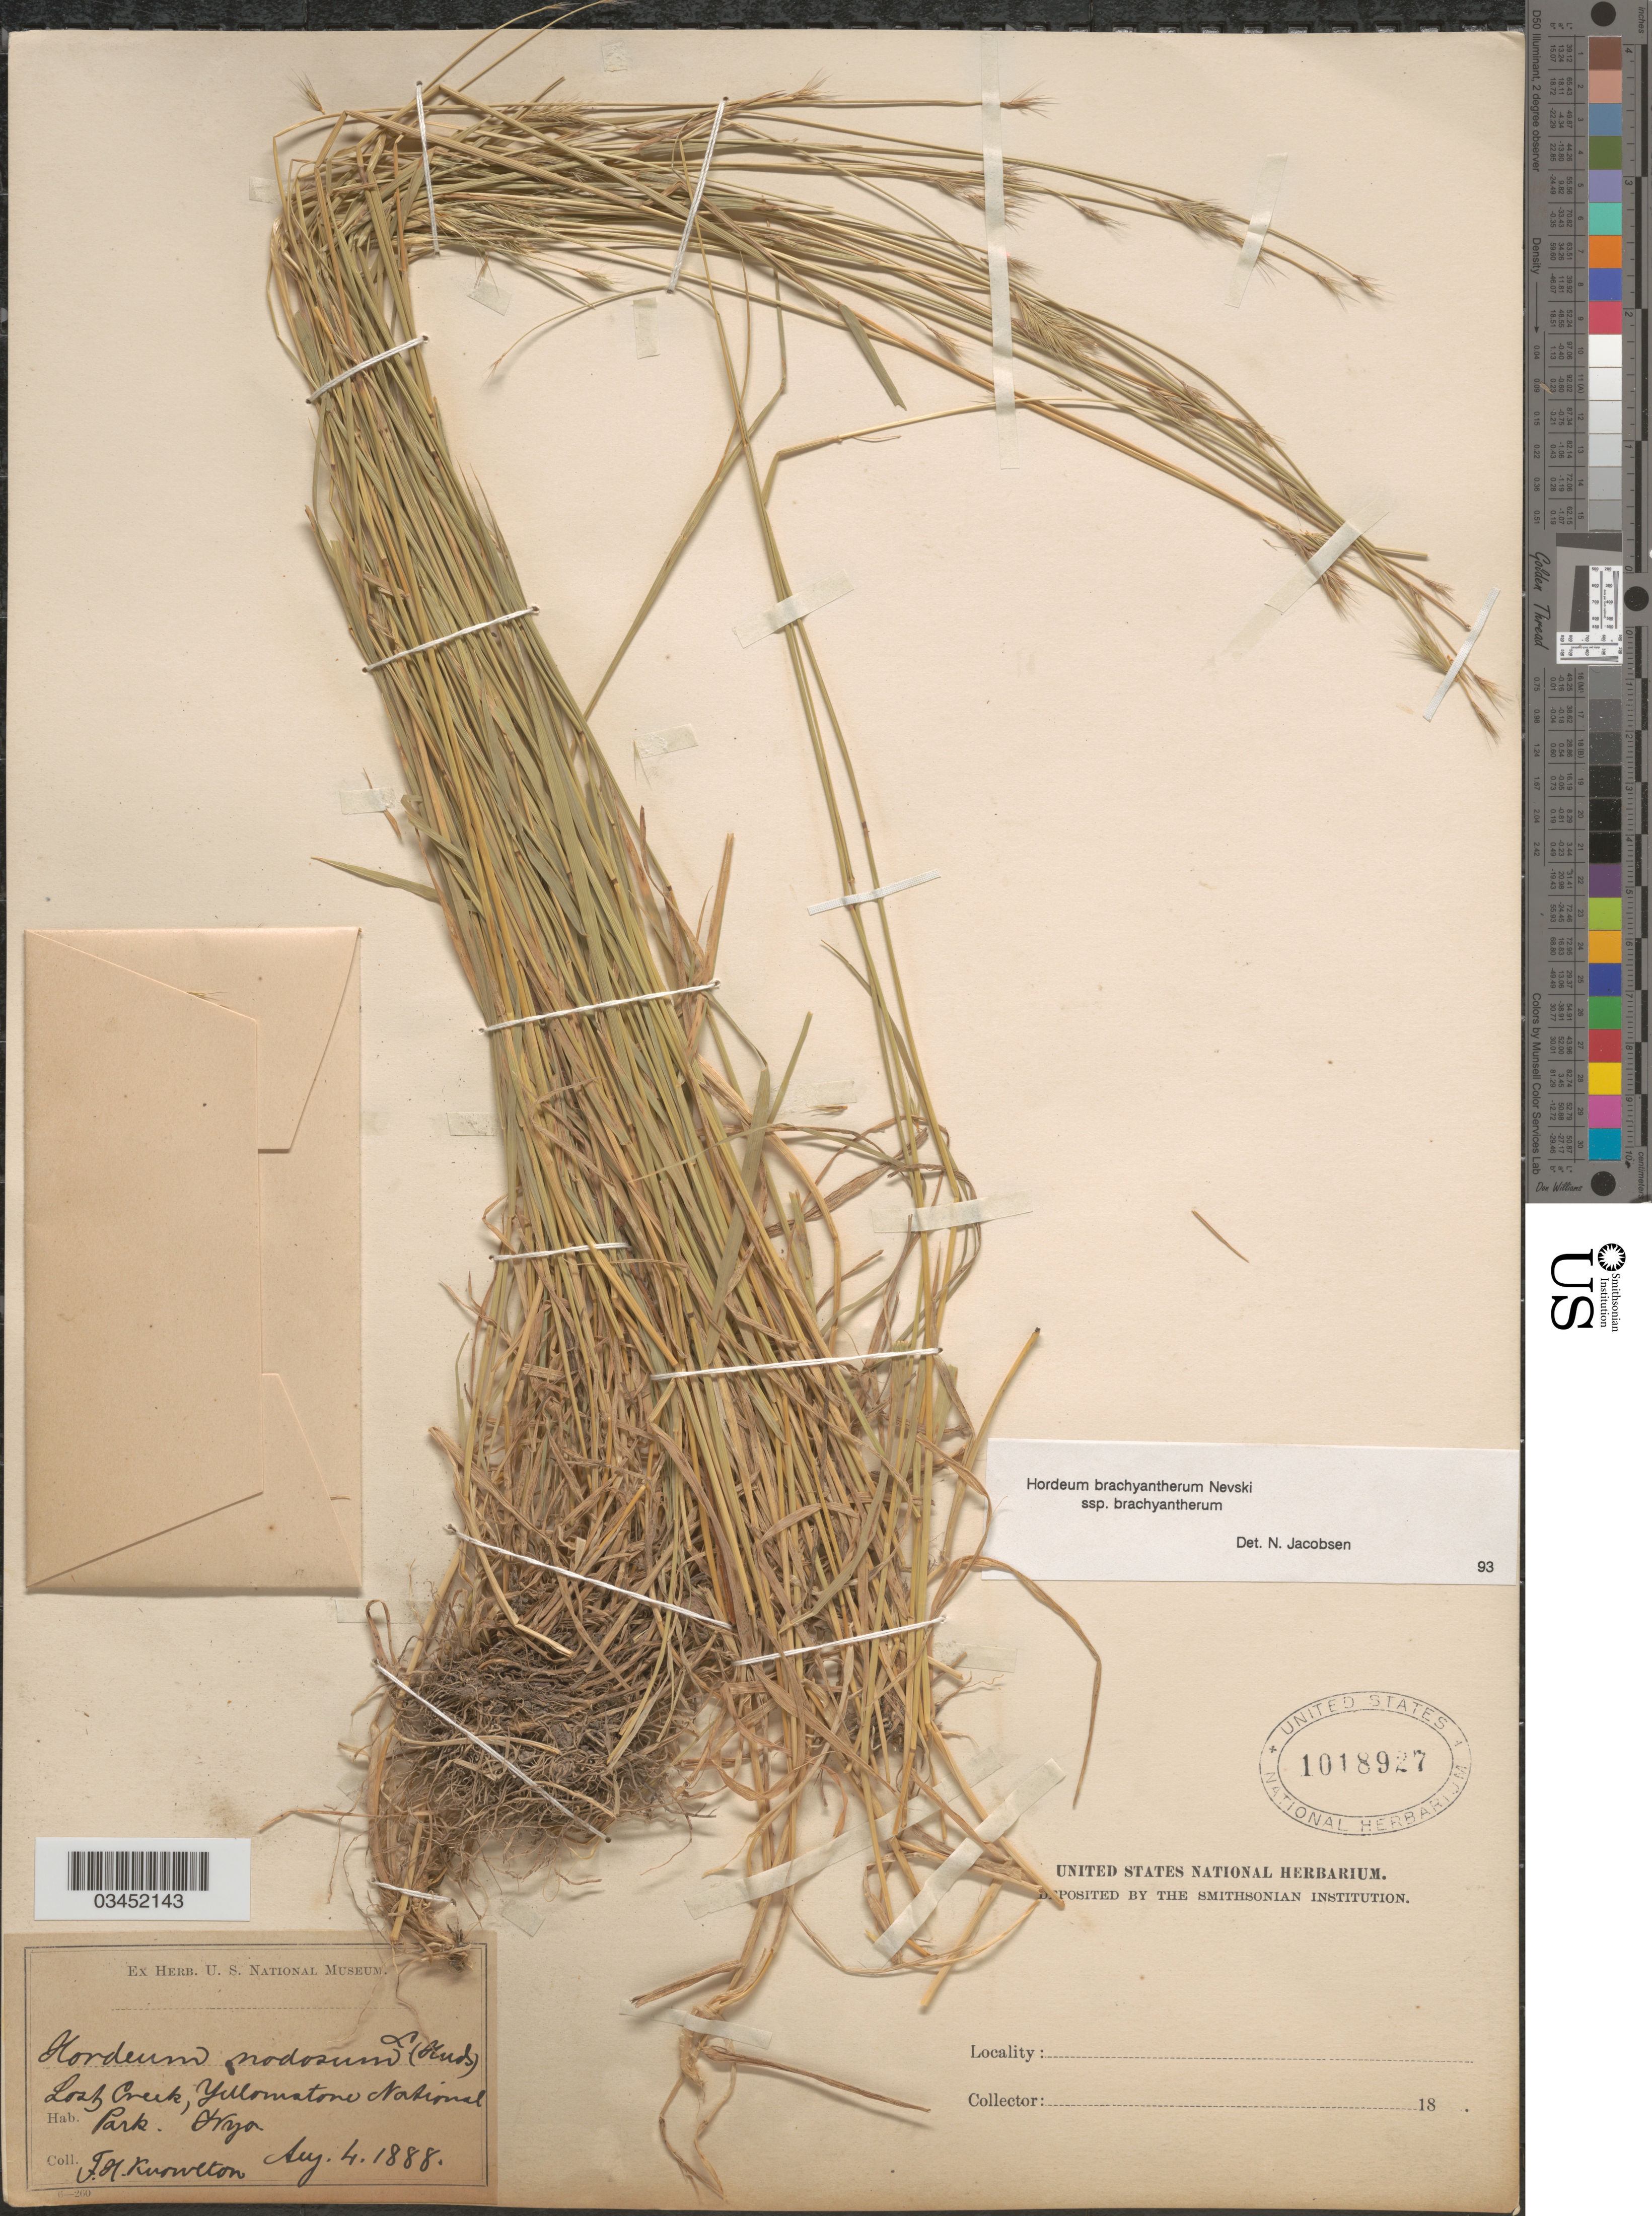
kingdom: Plantae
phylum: Tracheophyta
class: Liliopsida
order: Poales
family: Poaceae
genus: Hordeum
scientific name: Hordeum brachyantherum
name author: Nevski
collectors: F. H. Knowlton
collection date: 1888-08-04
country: United States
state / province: Wyoming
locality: Lost Creek, Yellowstone National Park.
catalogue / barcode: US 1018927